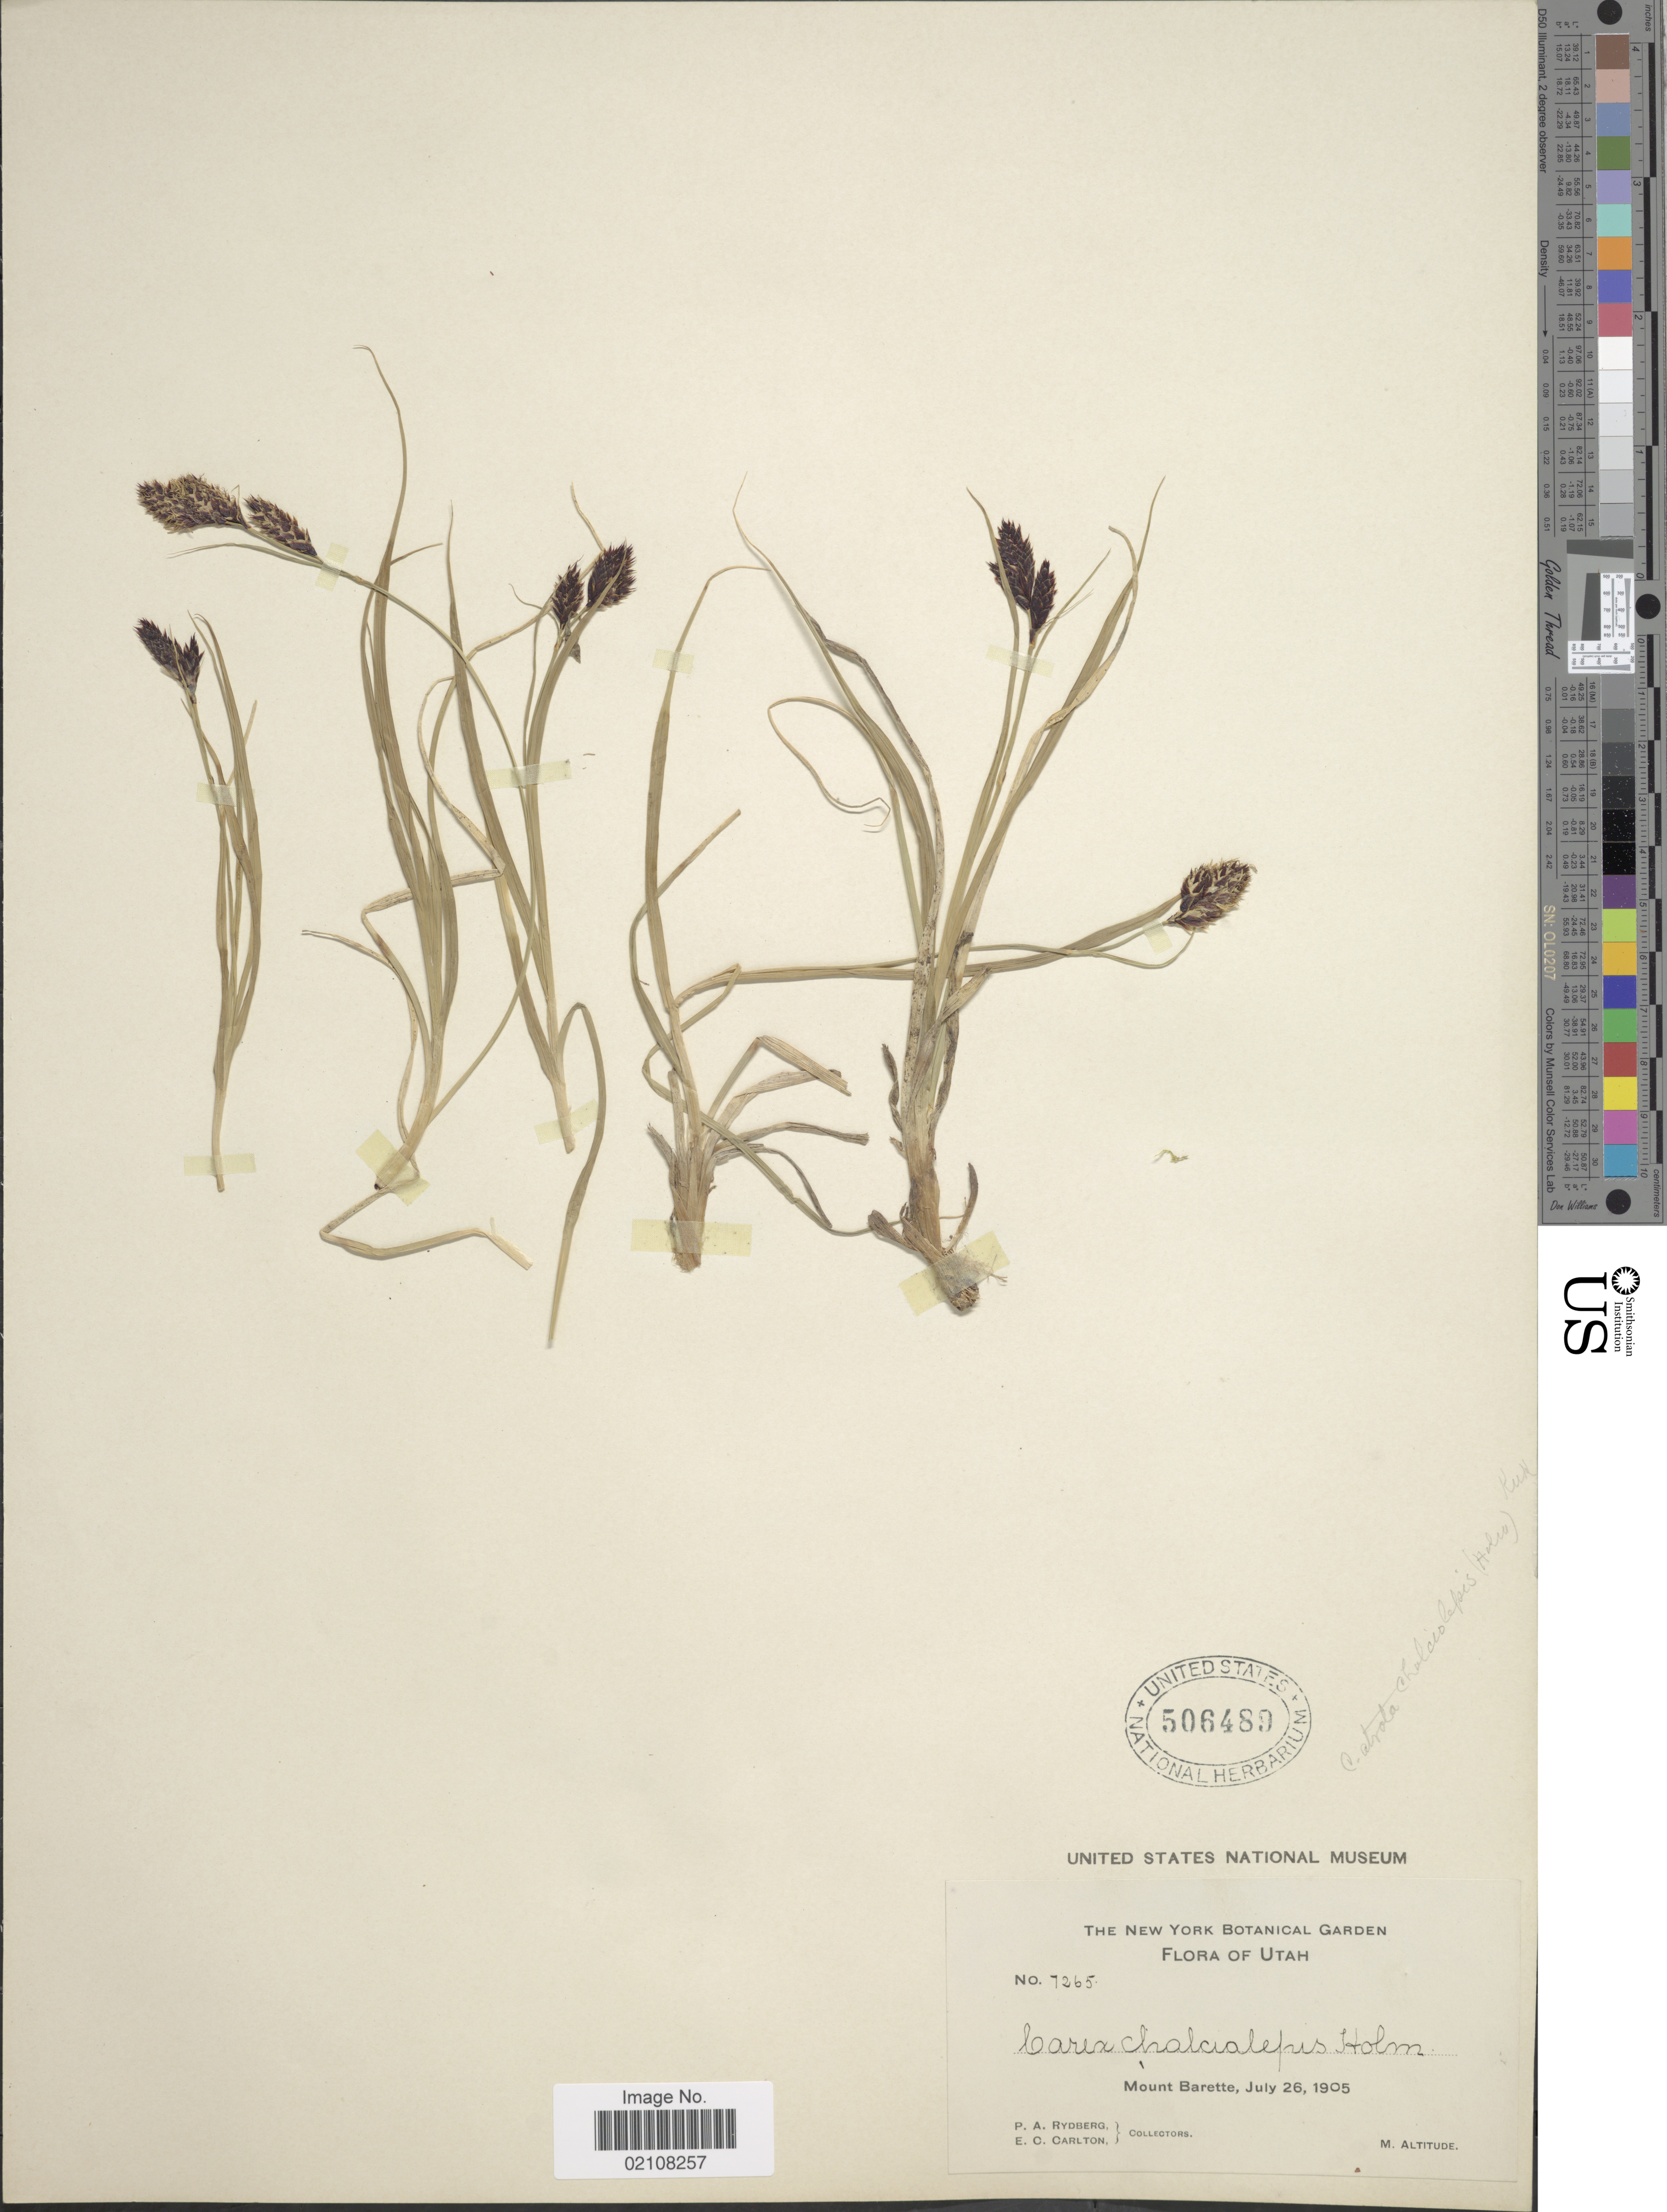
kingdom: Plantae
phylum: Tracheophyta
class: Liliopsida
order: Poales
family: Cyperaceae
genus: Carex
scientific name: Carex chalciolepis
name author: Holm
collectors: P. A. Rydberg & E. Carlton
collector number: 7265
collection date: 1905-07-26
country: United States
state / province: Utah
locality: Mount Barette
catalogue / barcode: US 506489